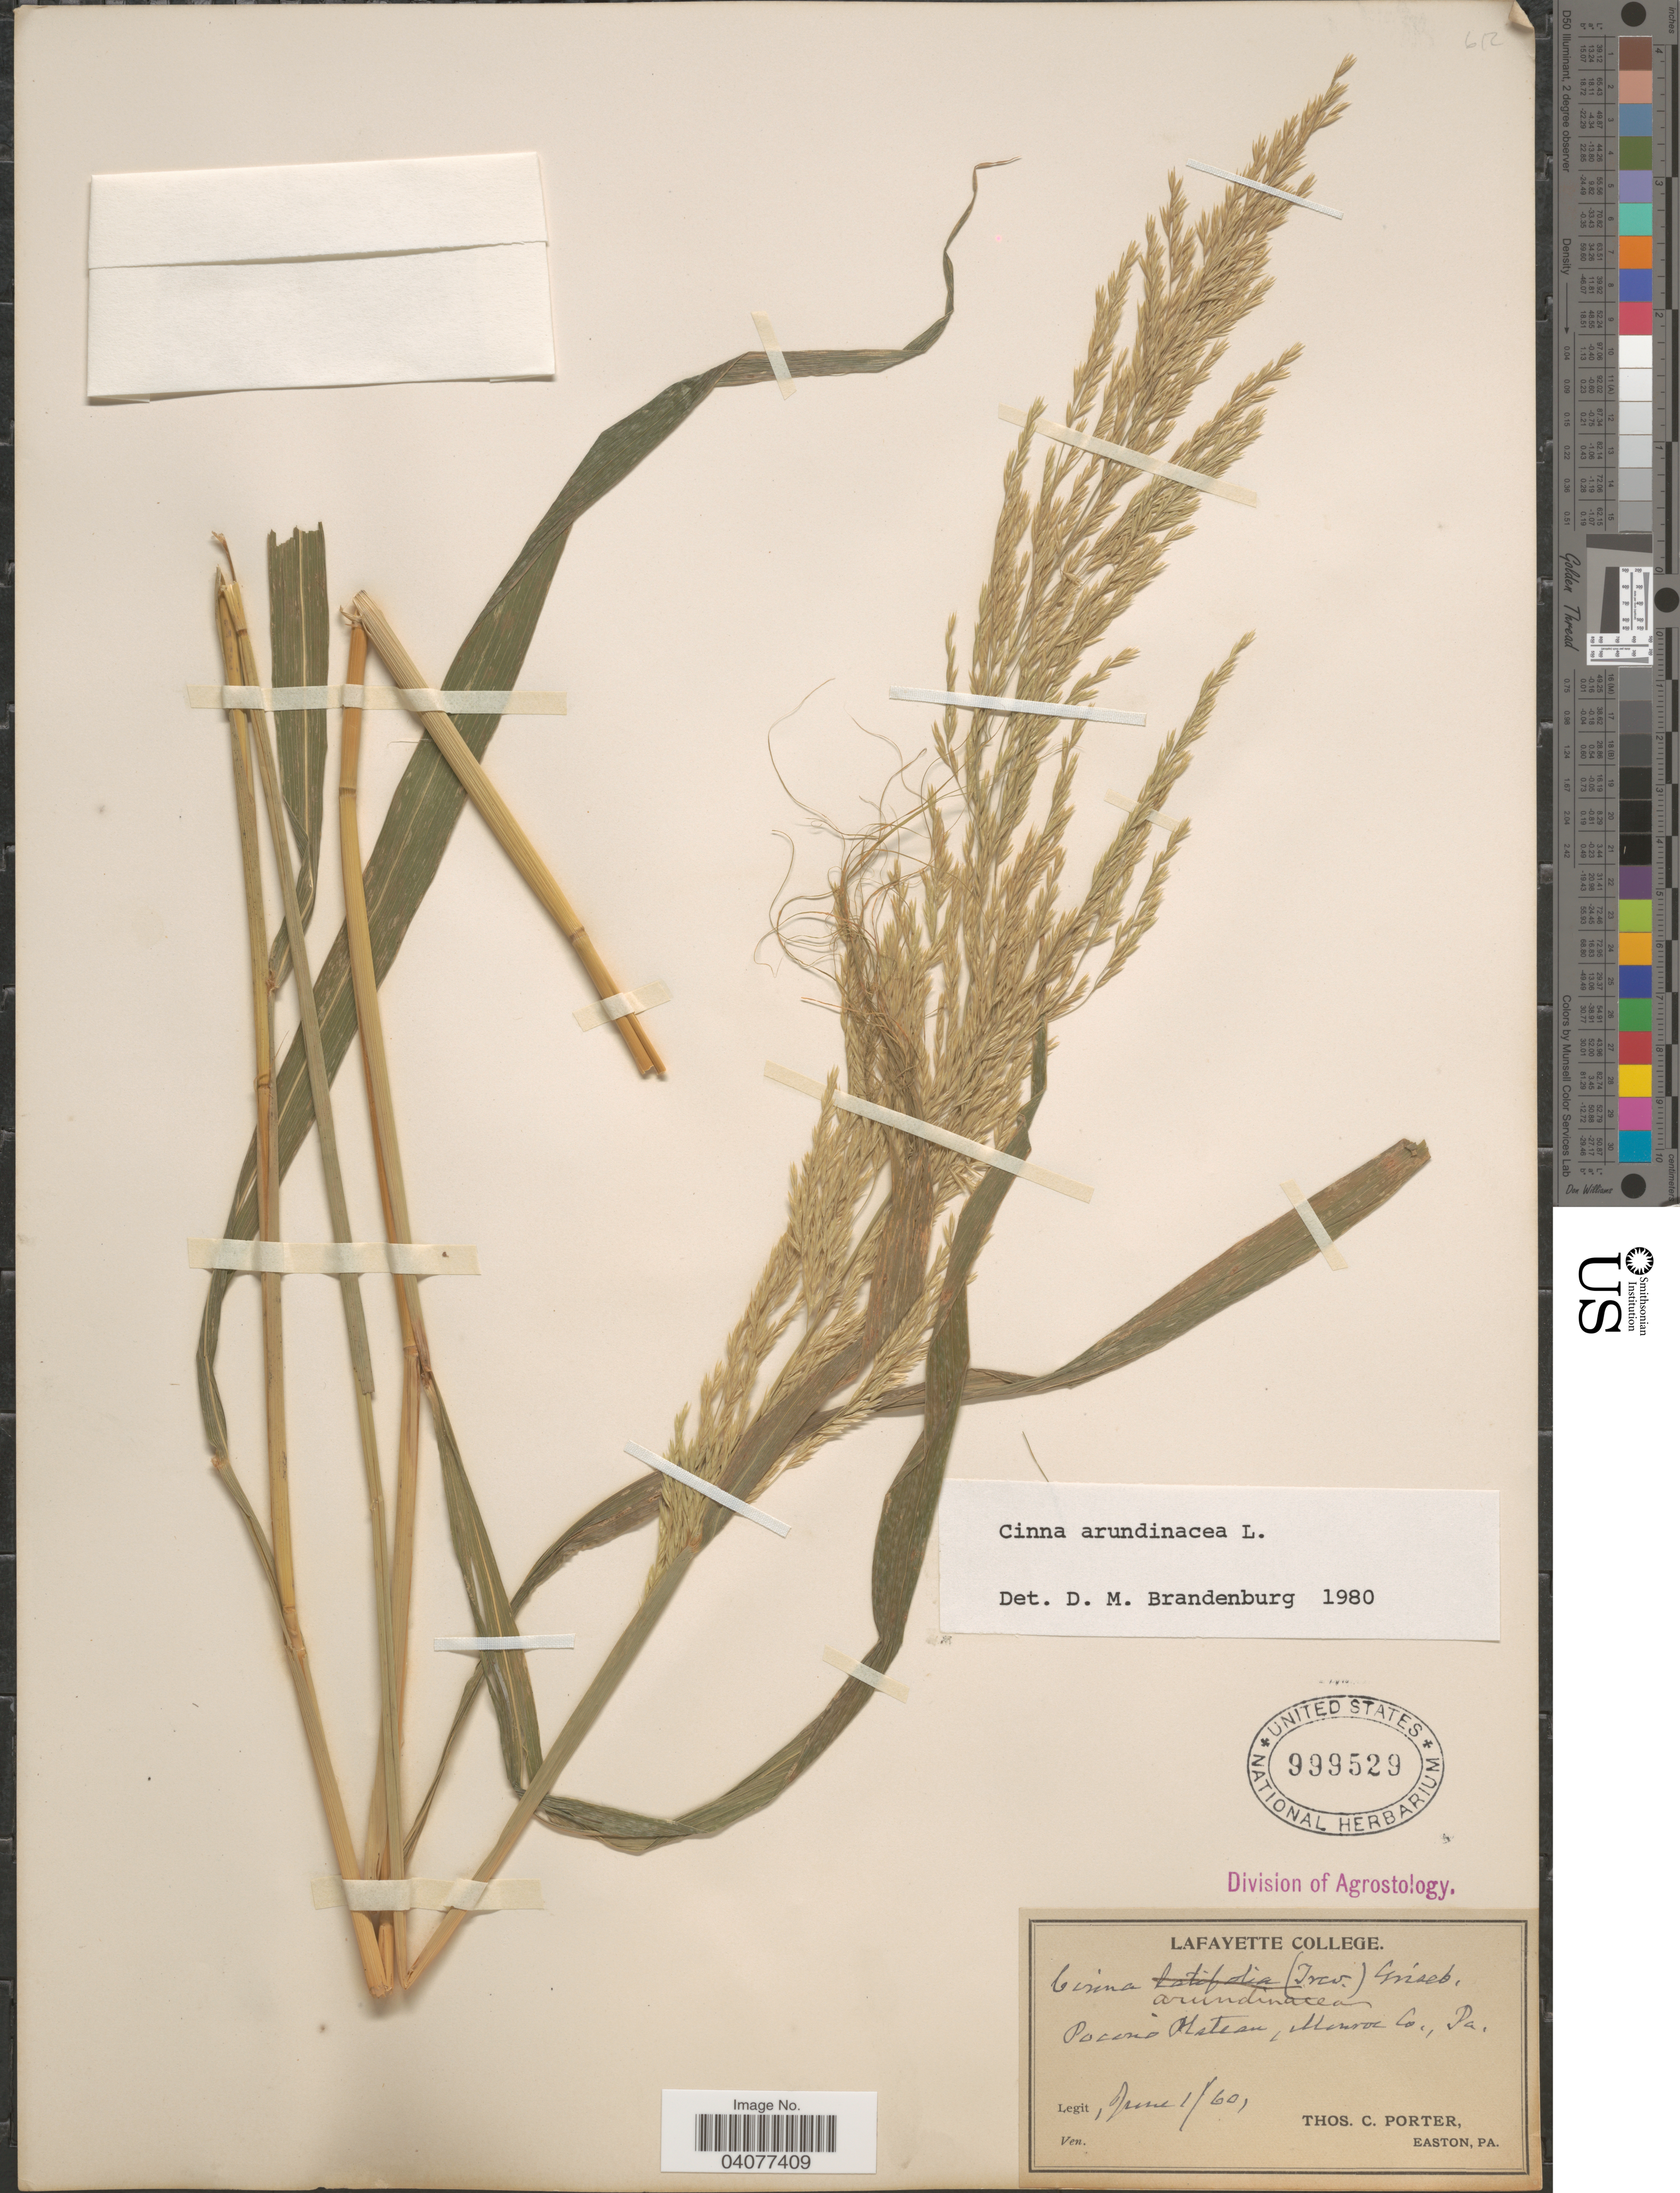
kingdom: Plantae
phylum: Tracheophyta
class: Liliopsida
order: Poales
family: Poaceae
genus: Cinna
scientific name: Cinna arundinacea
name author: L.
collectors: T. Porter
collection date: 1960-06-01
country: United States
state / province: Pennsylvania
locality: Pocono Plateau, Monroe Co.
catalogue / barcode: US 999529